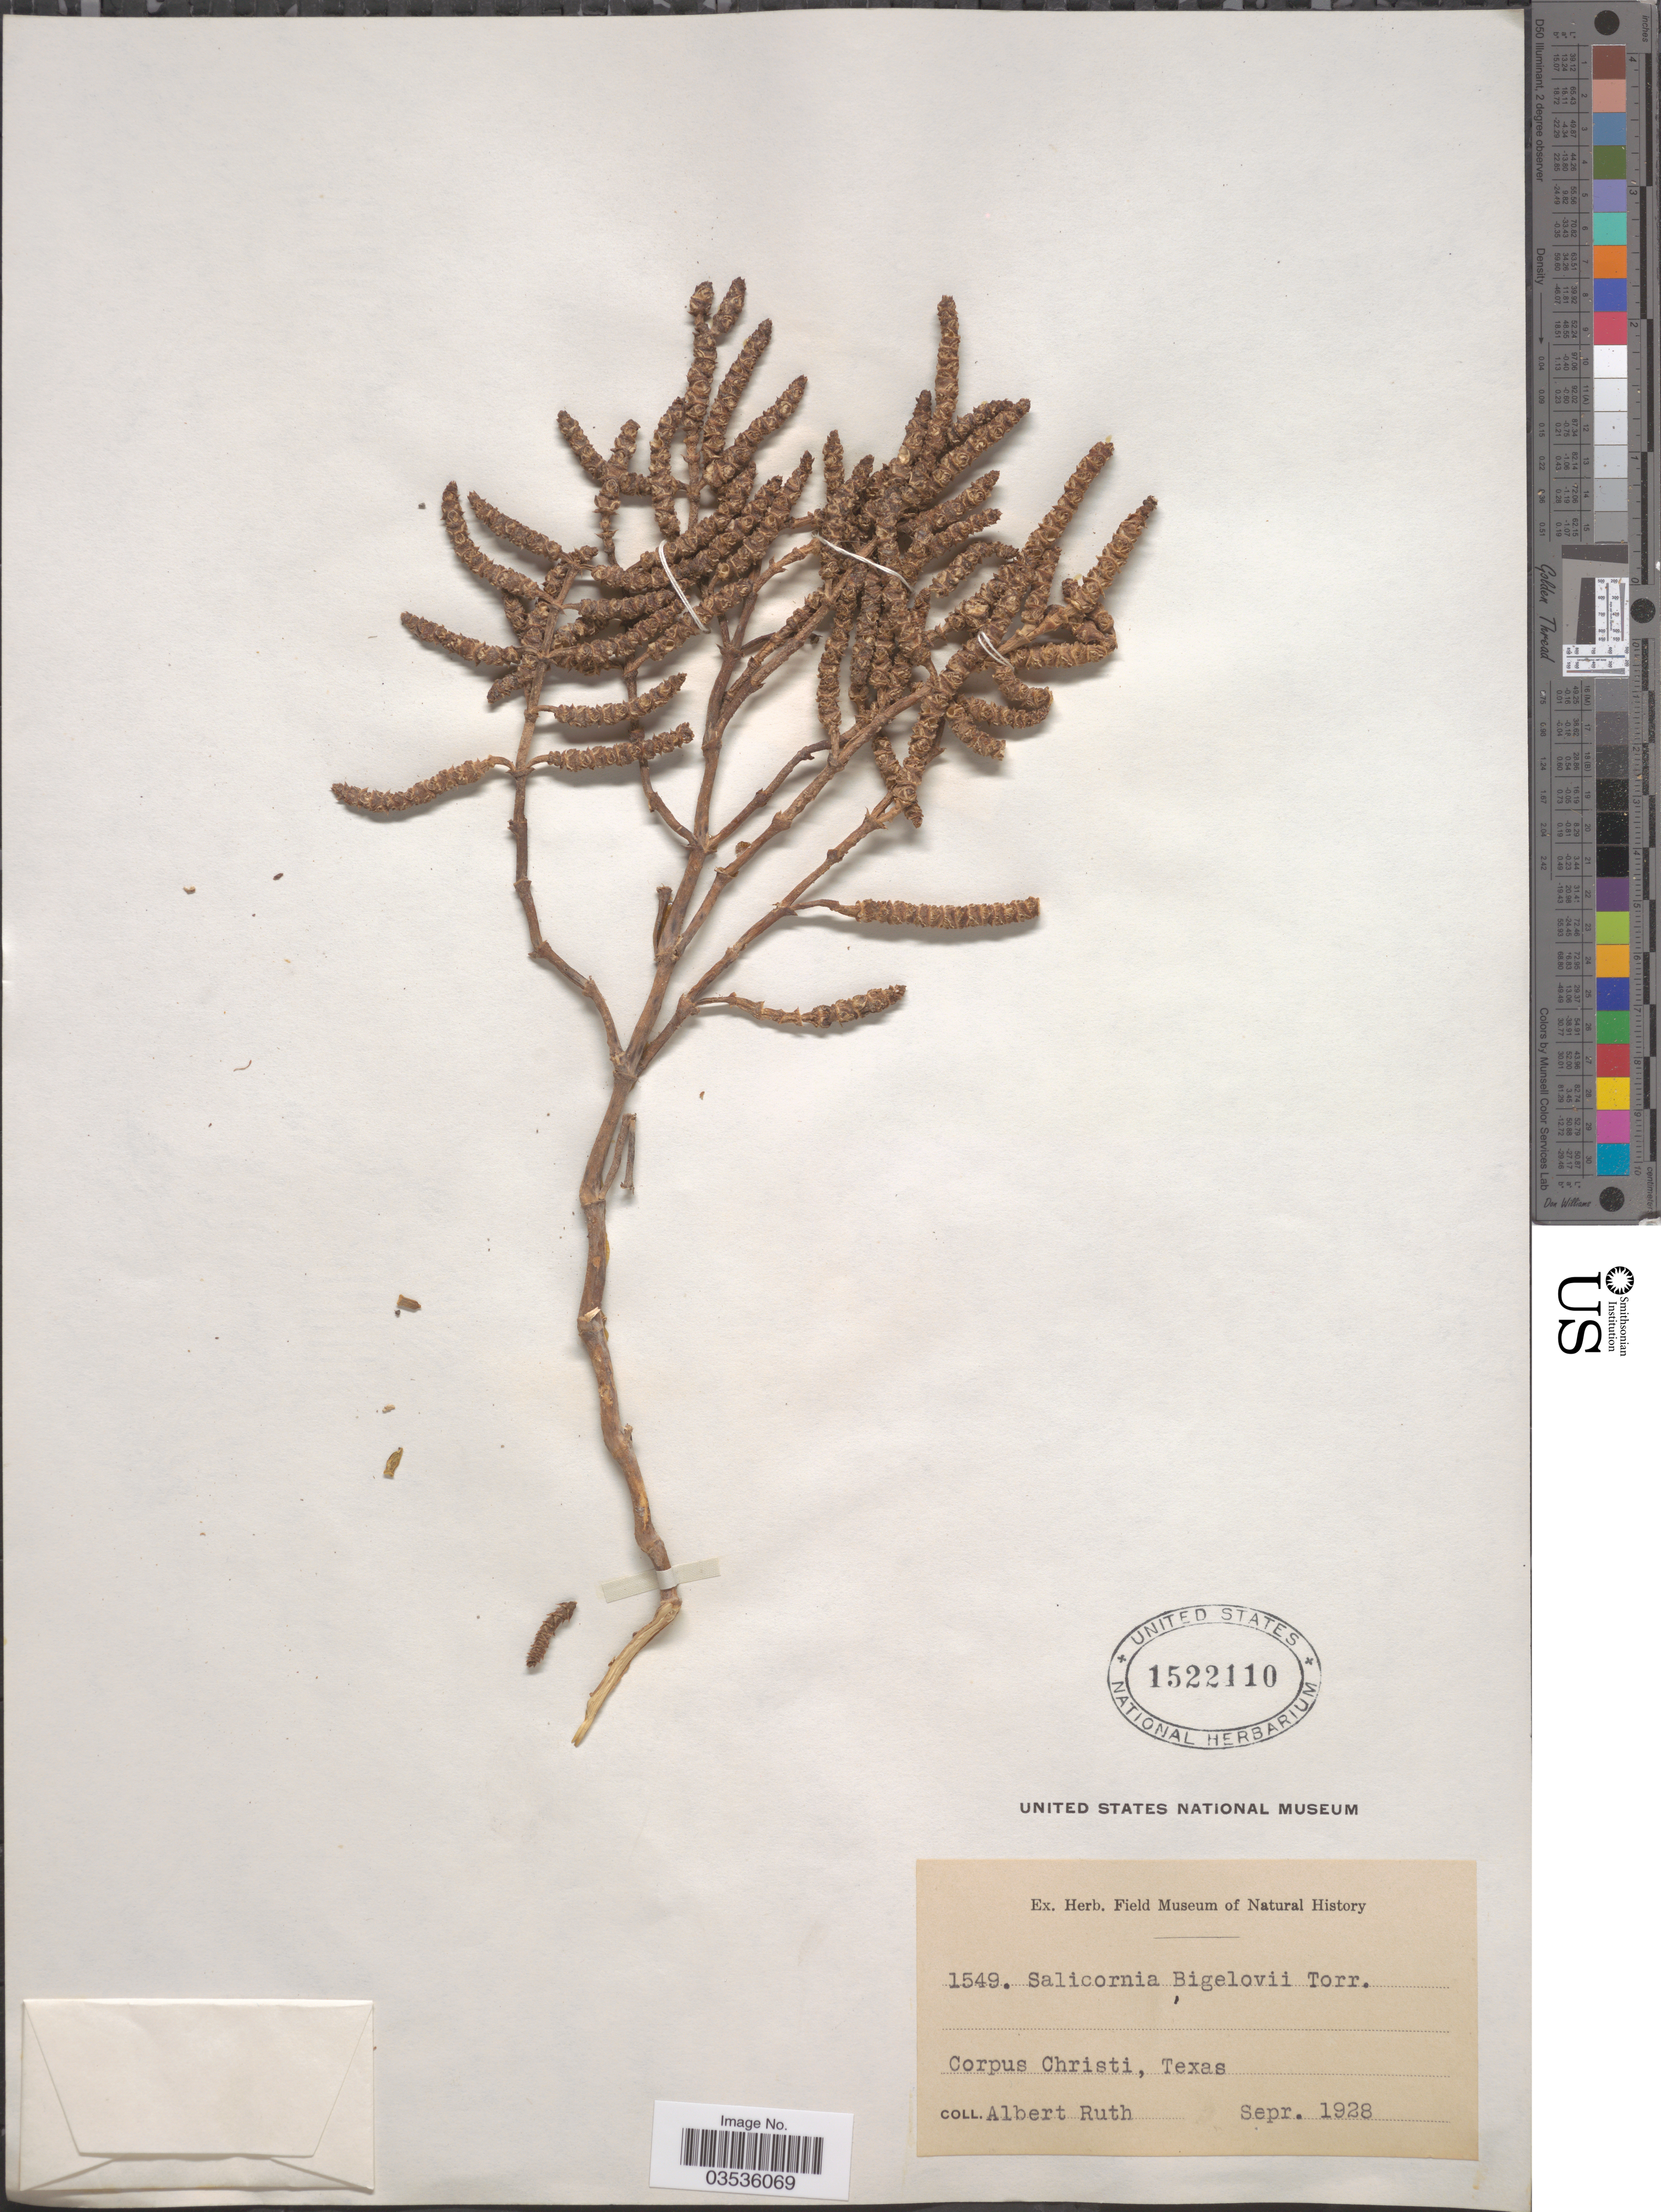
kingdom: Plantae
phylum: Tracheophyta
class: Magnoliopsida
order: Caryophyllales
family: Amaranthaceae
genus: Salicornia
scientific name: Salicornia bigelovii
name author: Torr.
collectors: A. Ruth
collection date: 1928-09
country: United States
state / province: Texas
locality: Corpus Christi.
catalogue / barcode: US 1522110